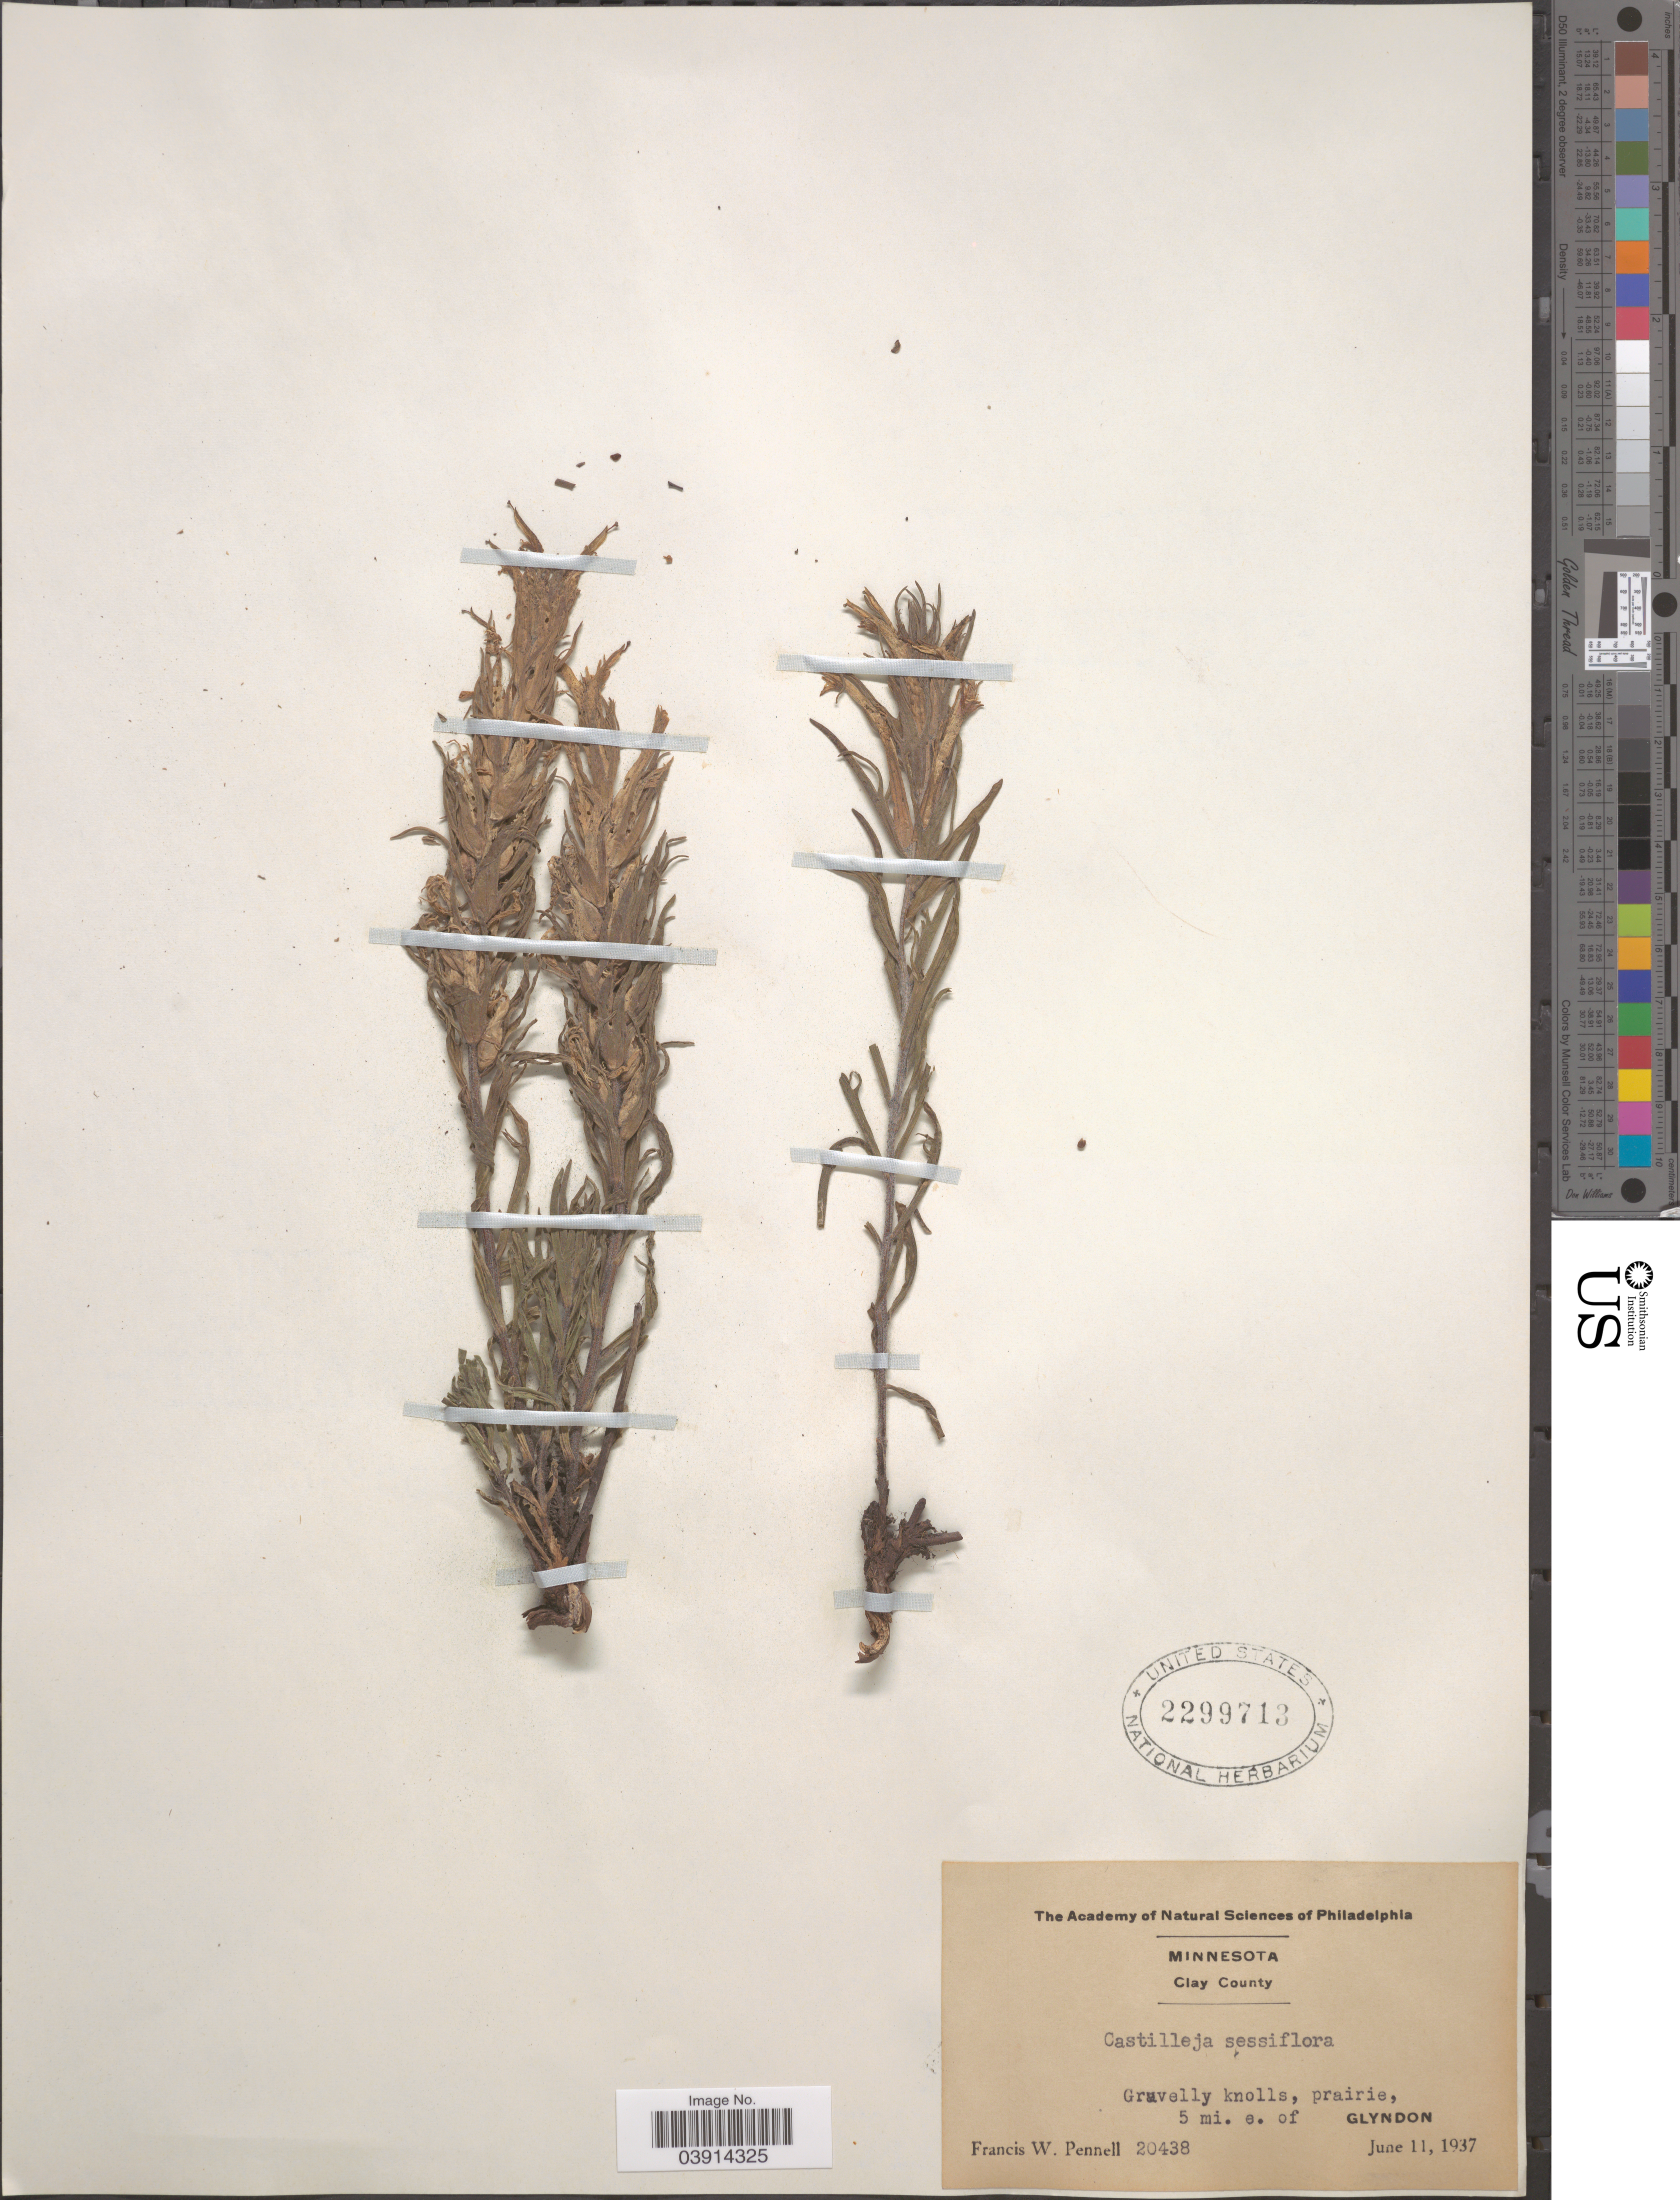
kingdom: Plantae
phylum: Tracheophyta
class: Magnoliopsida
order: Lamiales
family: Orobanchaceae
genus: Castilleja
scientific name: Castilleja sessiliflora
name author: Pursh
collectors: F. W. Pennell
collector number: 20438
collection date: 1937-06-11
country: United States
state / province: Minnesota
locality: Clay County. 5 mi. e. of Glyndon.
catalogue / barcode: US 2299713